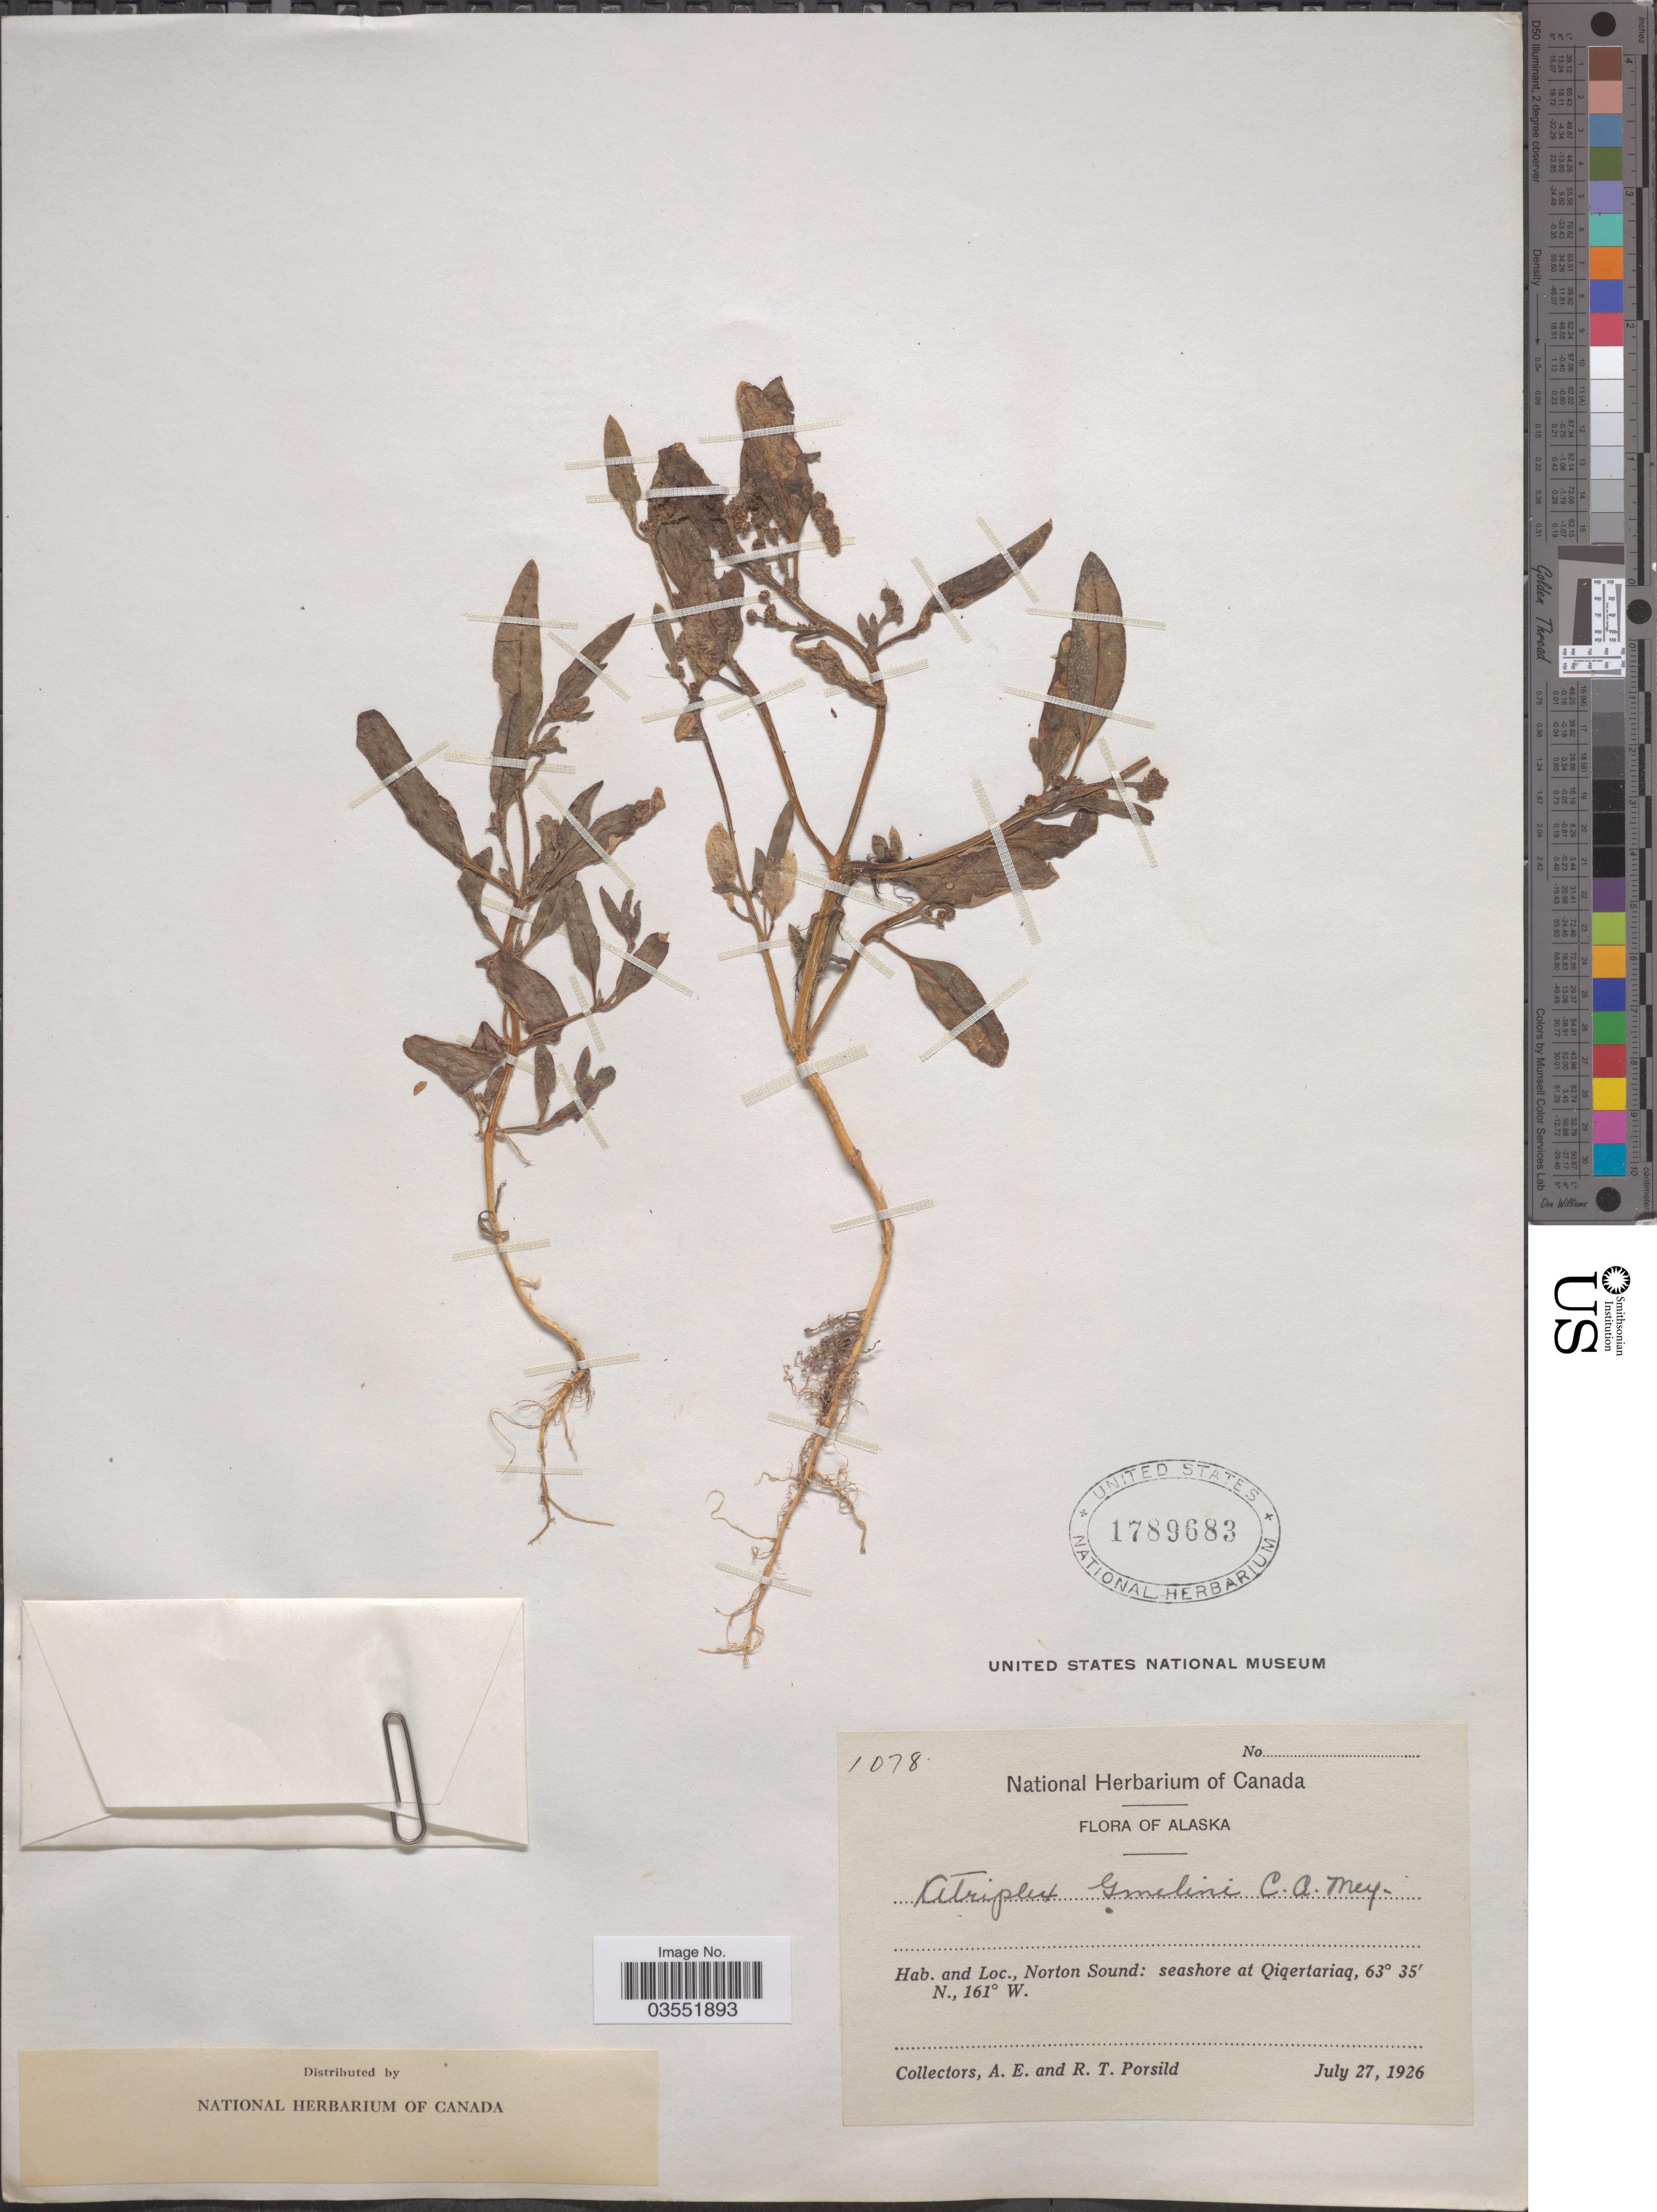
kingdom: Plantae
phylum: Tracheophyta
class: Magnoliopsida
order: Caryophyllales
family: Amaranthaceae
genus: Atriplex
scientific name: Atriplex gmelinii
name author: C.A. Mey. ex Bong.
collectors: A. E. Porsild & R. T. Porsild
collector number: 1078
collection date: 1926-07-27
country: United States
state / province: Alaska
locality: Norton Sound: seashore at Qiqertariaq.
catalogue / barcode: US 1789683